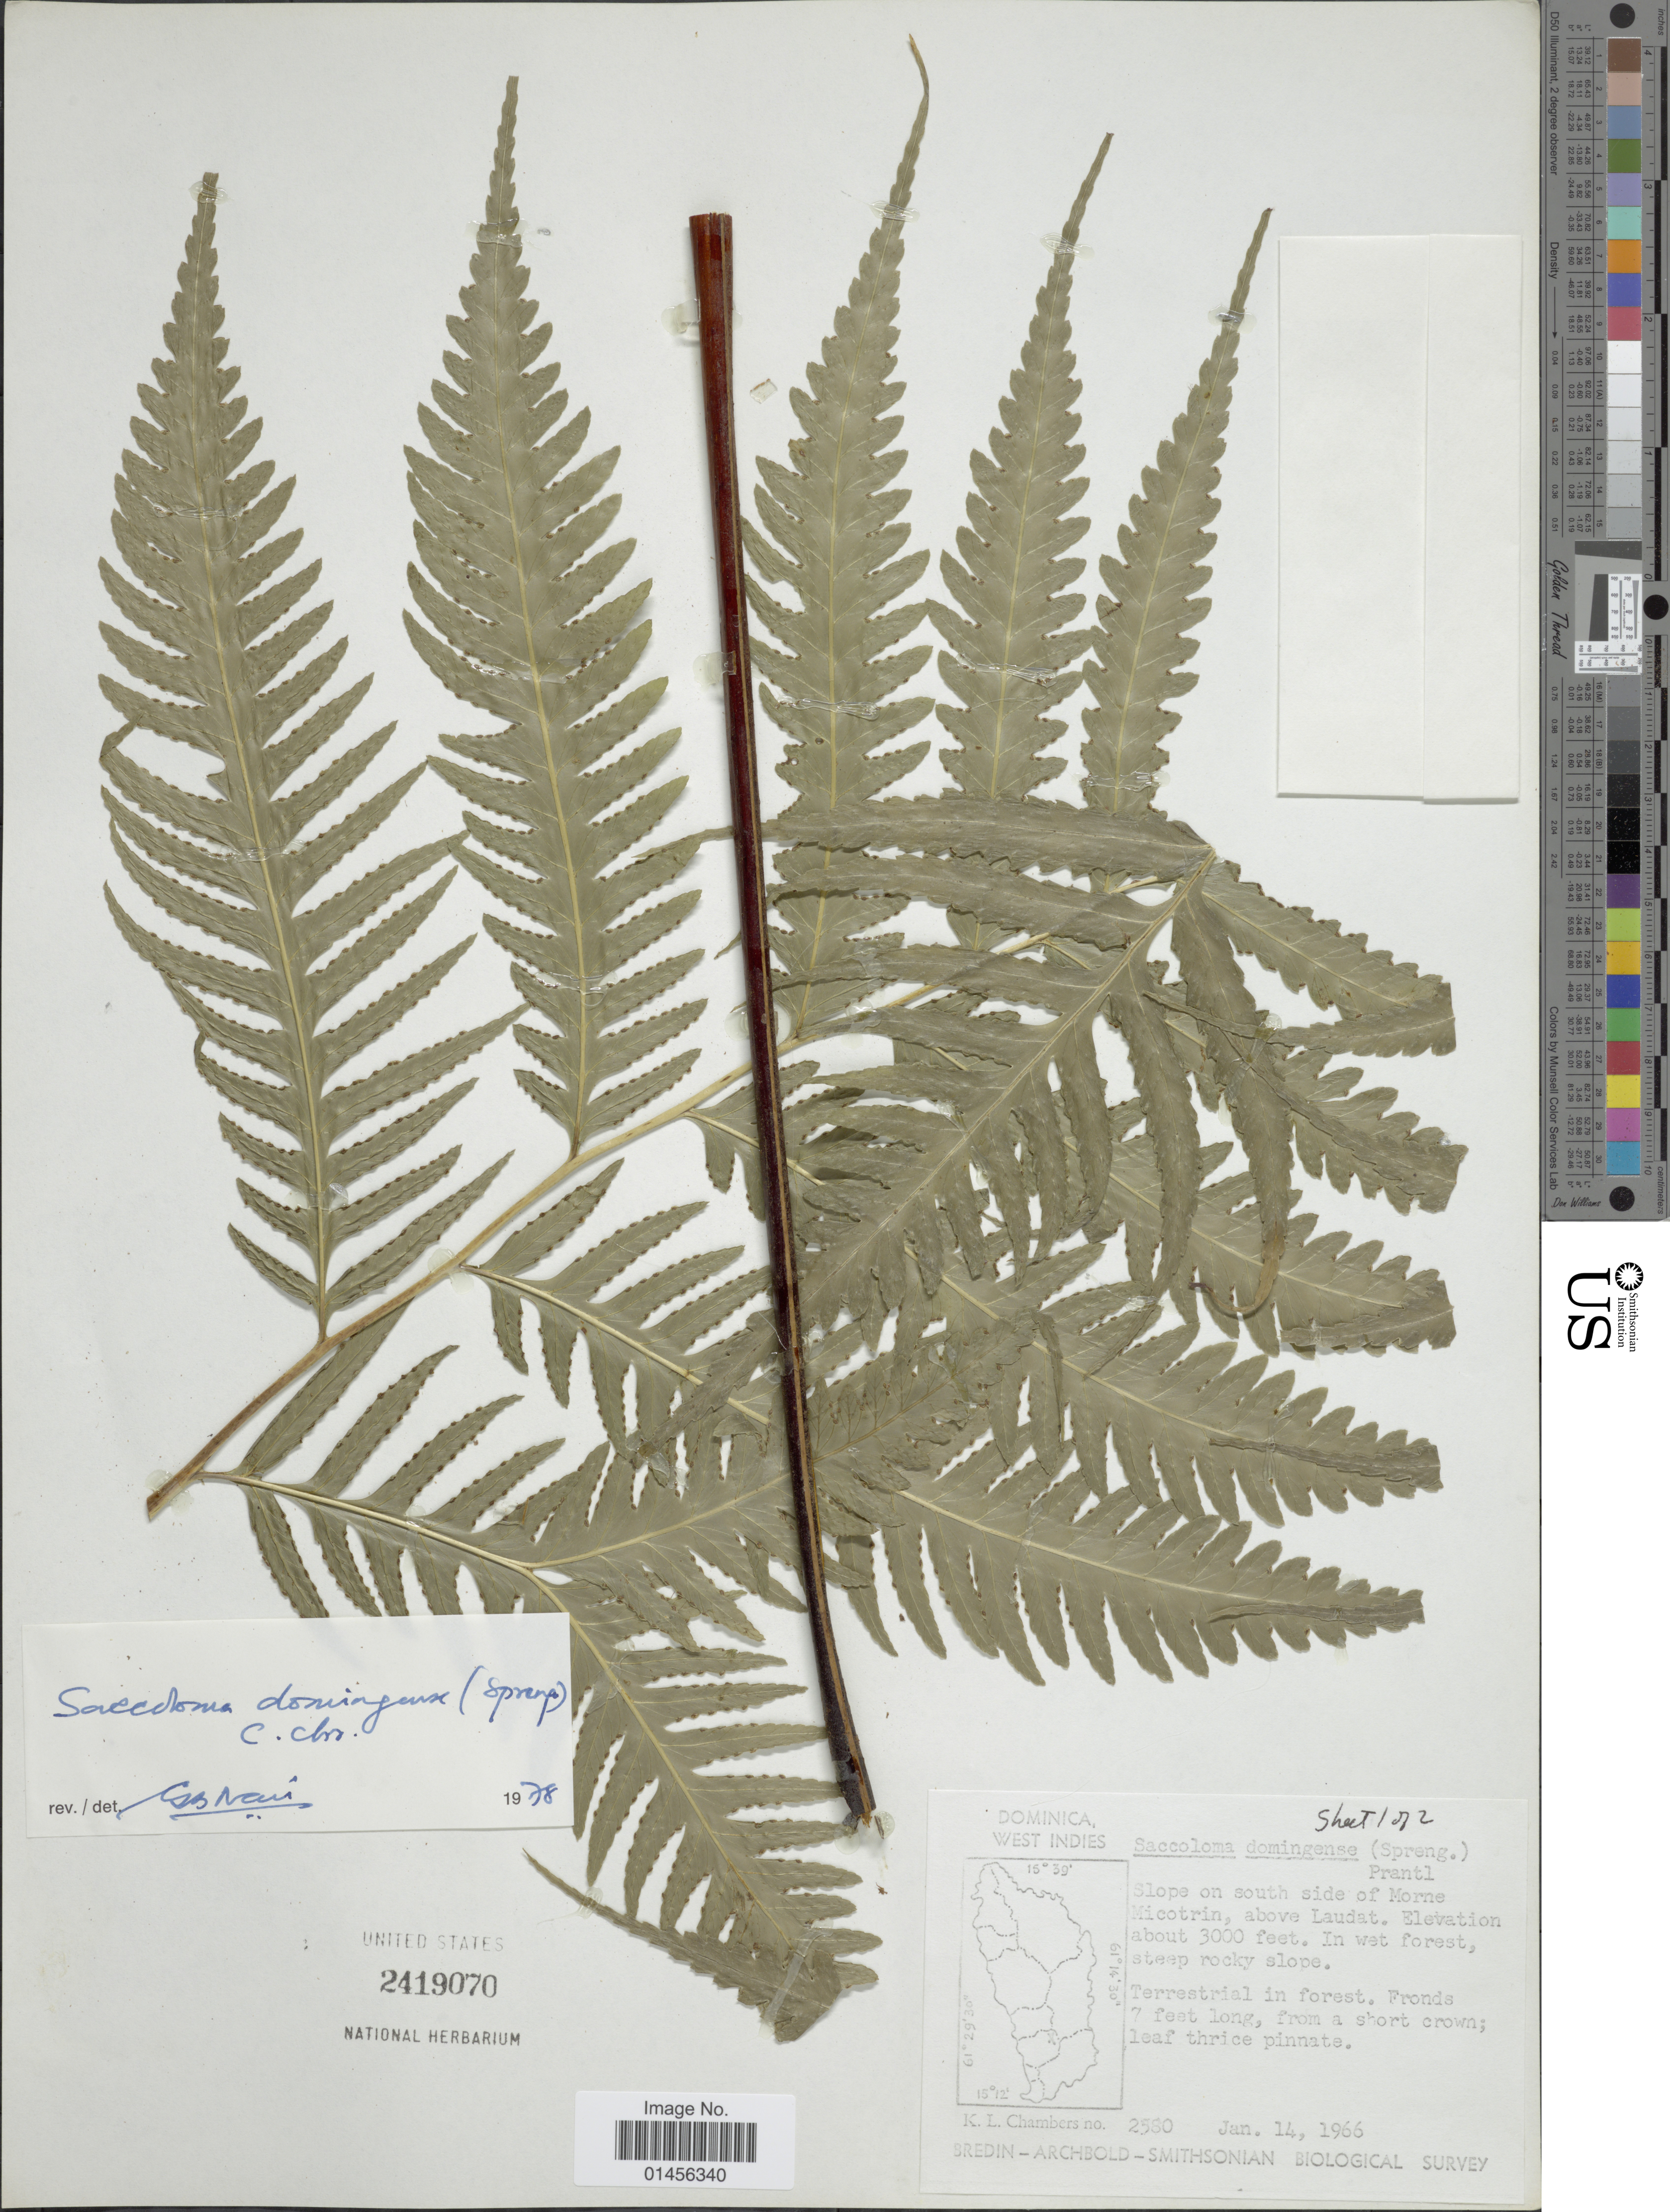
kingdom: Plantae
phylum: Tracheophyta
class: Polypodiopsida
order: Polypodiales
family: Saccolomataceae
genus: Saccoloma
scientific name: Saccoloma domingense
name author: (Spreng.) C. Chr.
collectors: K. Chambers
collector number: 2580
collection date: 1966-01-14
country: Dominica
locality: Slope on south side of Morne Micotrin, above Laudat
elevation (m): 914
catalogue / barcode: US 2419070